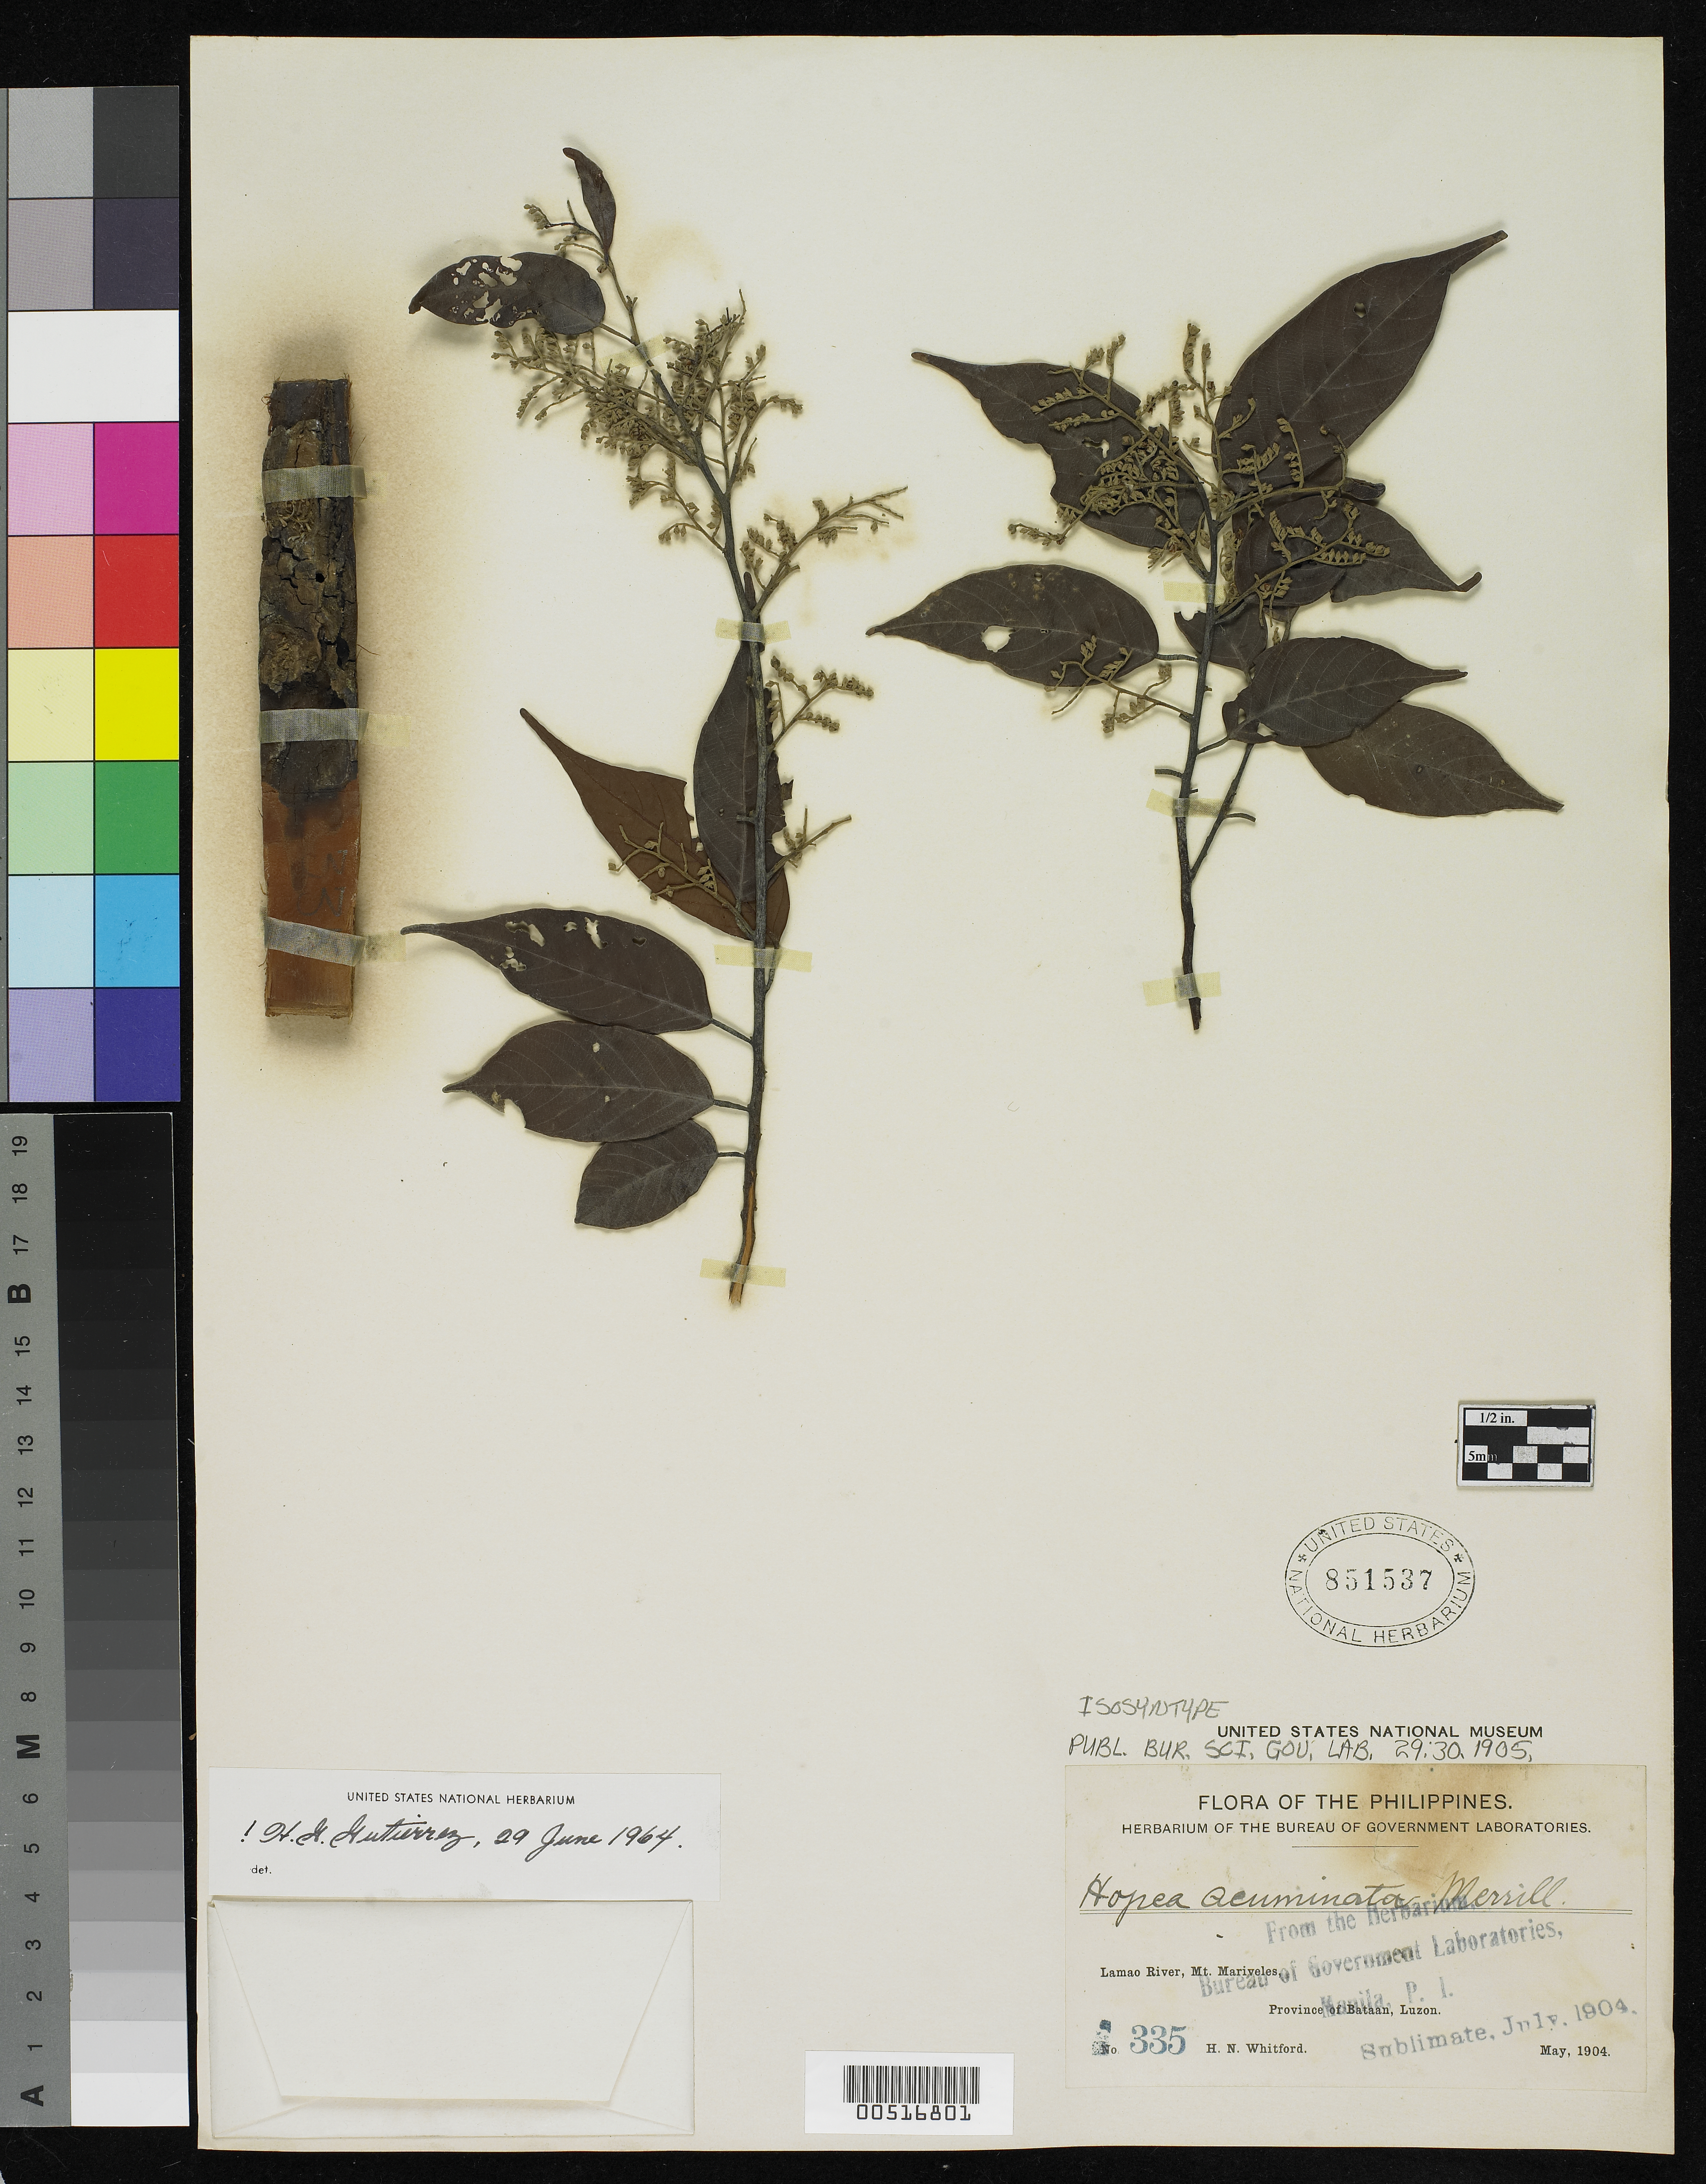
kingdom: Plantae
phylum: Tracheophyta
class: Magnoliopsida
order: Malvales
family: Dipterocarpaceae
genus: Hopea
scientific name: Hopea acuminata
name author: Merr.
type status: Isosyntype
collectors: H. N. Whitford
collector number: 335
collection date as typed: May 1904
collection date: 1904-05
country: Philippines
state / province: Central Luzon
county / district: Bataan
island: Luzon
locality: Lamao River, Mt Mariveles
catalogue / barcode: US 851537